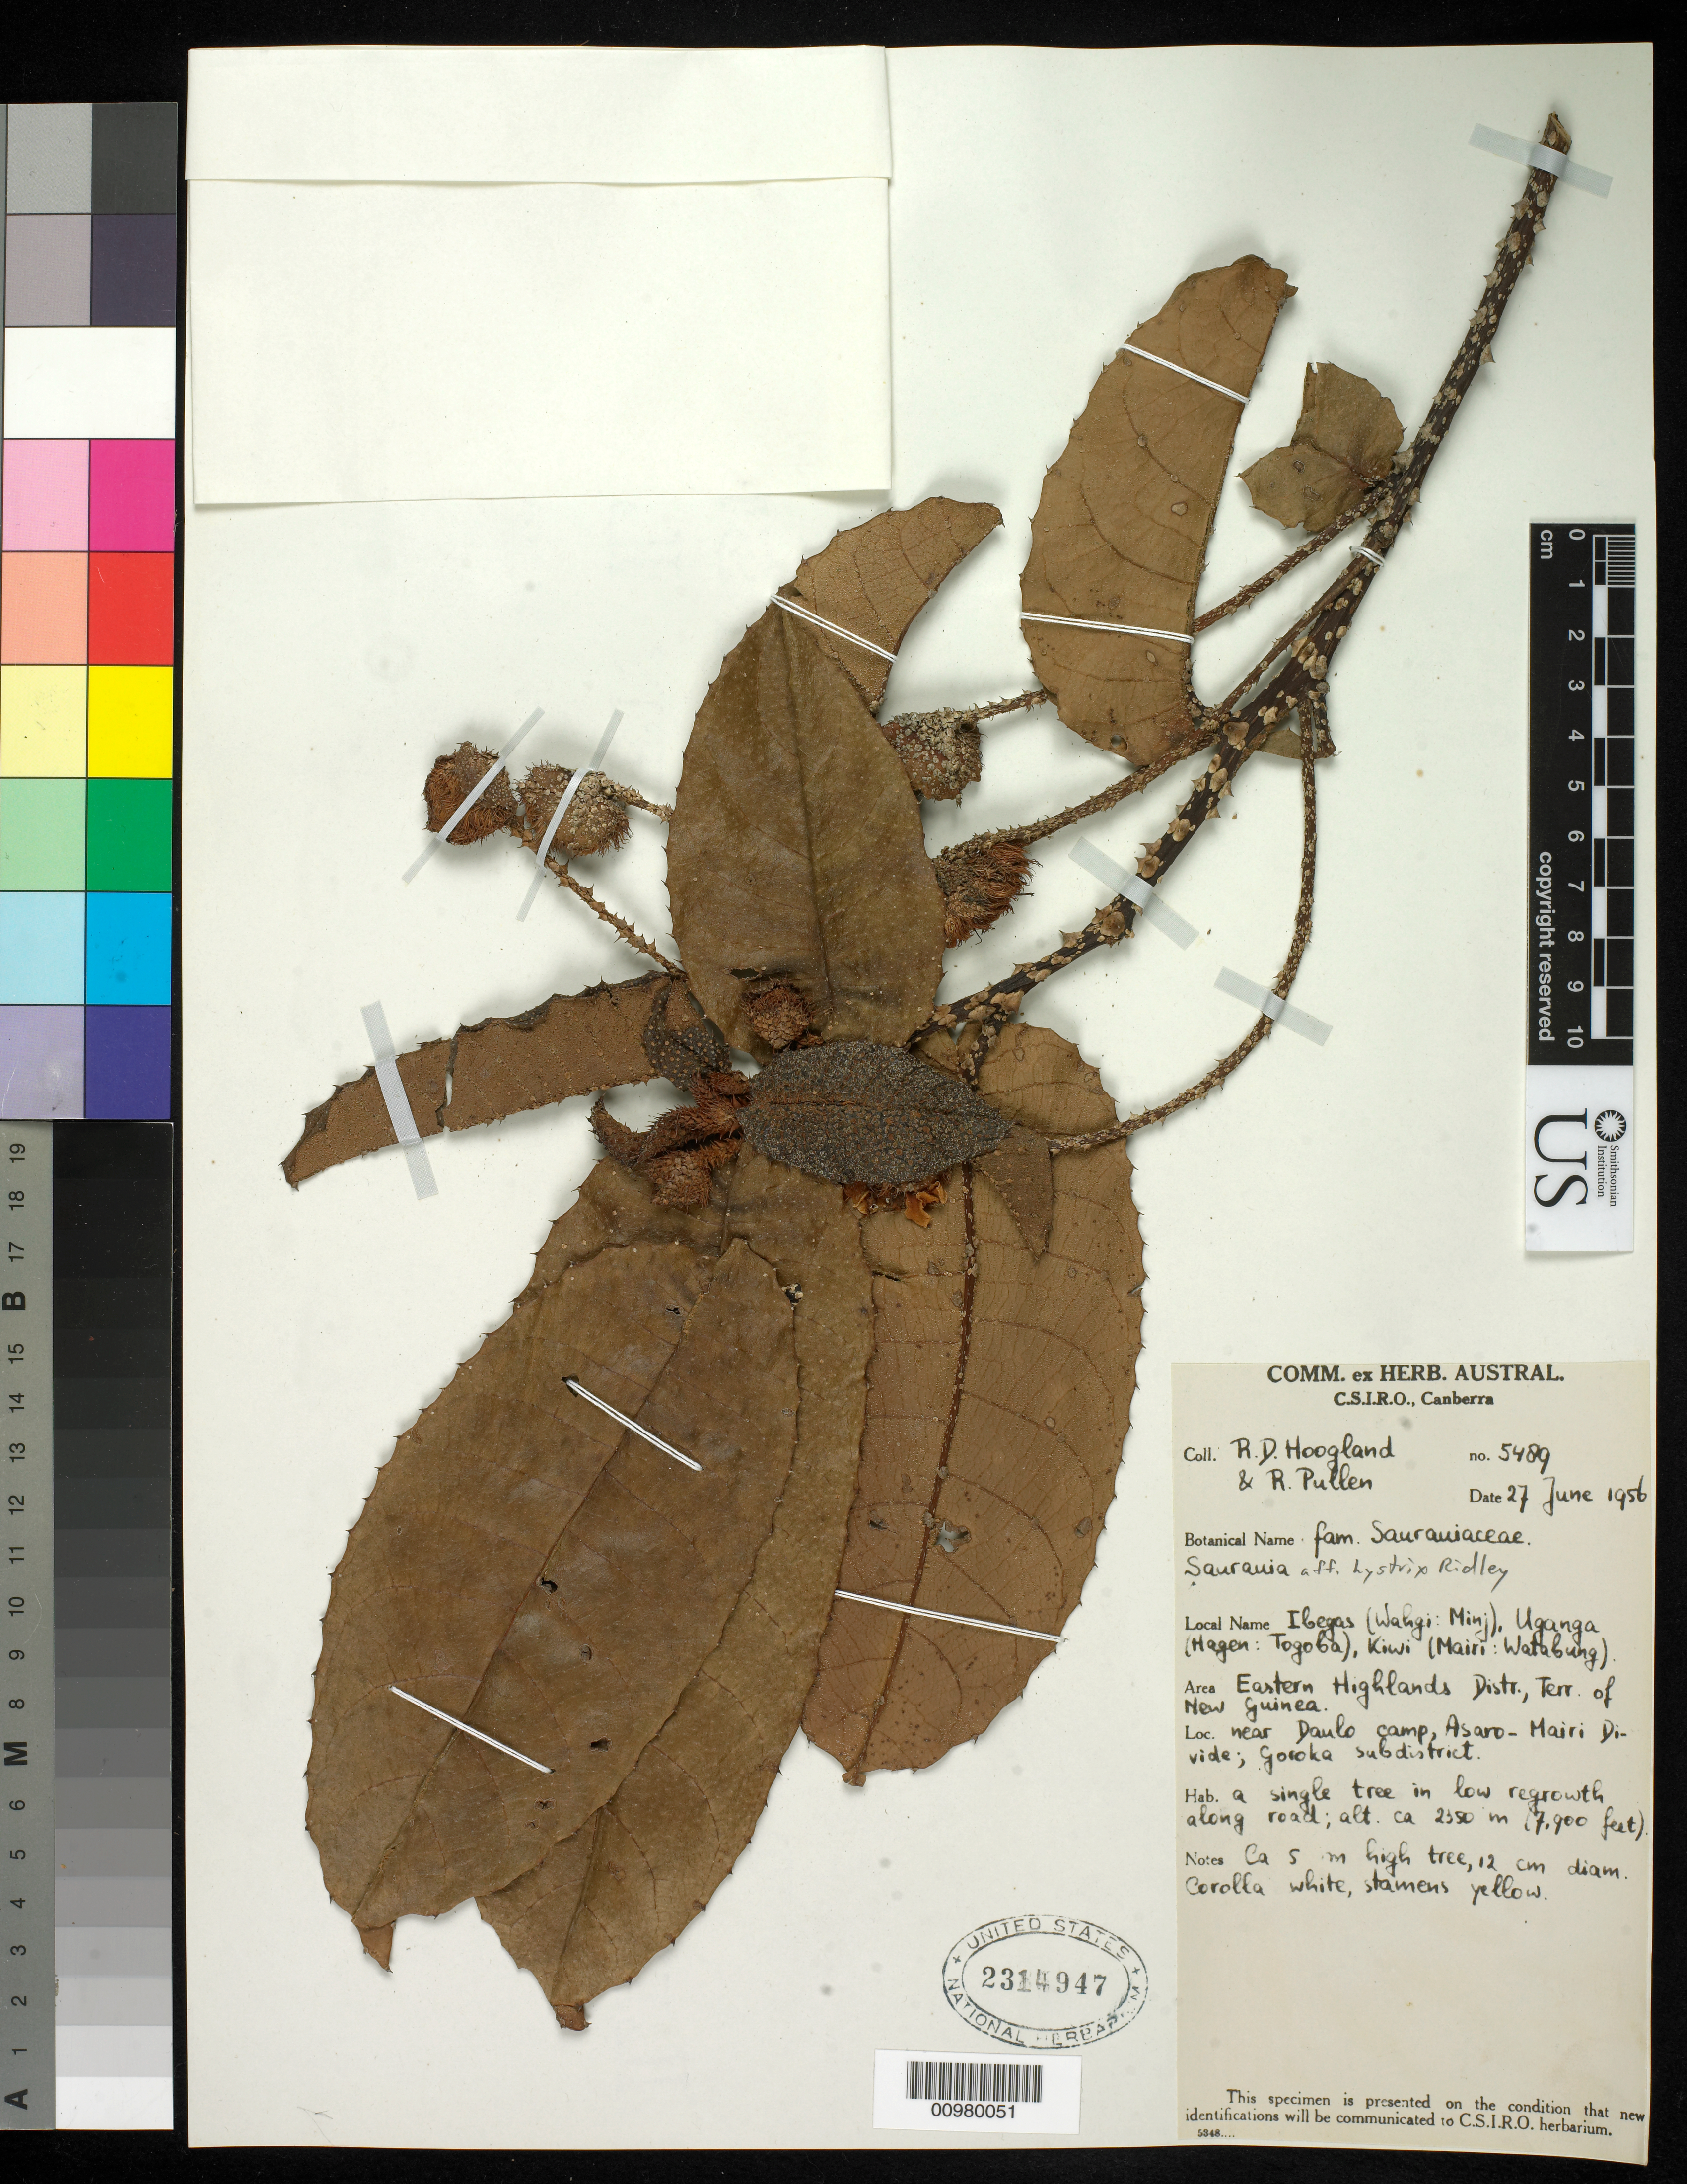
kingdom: Plantae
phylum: Tracheophyta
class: Magnoliopsida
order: Ericales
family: Actinidiaceae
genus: Saurauia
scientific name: Saurauia lystrix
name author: Ridl.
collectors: R. D. Hoogland & R. Pullen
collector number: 5489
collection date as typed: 27 Jun 1956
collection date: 1956-06-27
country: Papua New Guinea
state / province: Eastern Highlands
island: New Guinea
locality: near Daulo camp, Asaro-Mairi Divide; Goroka subdistrict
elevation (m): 2550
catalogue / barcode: US 2314947